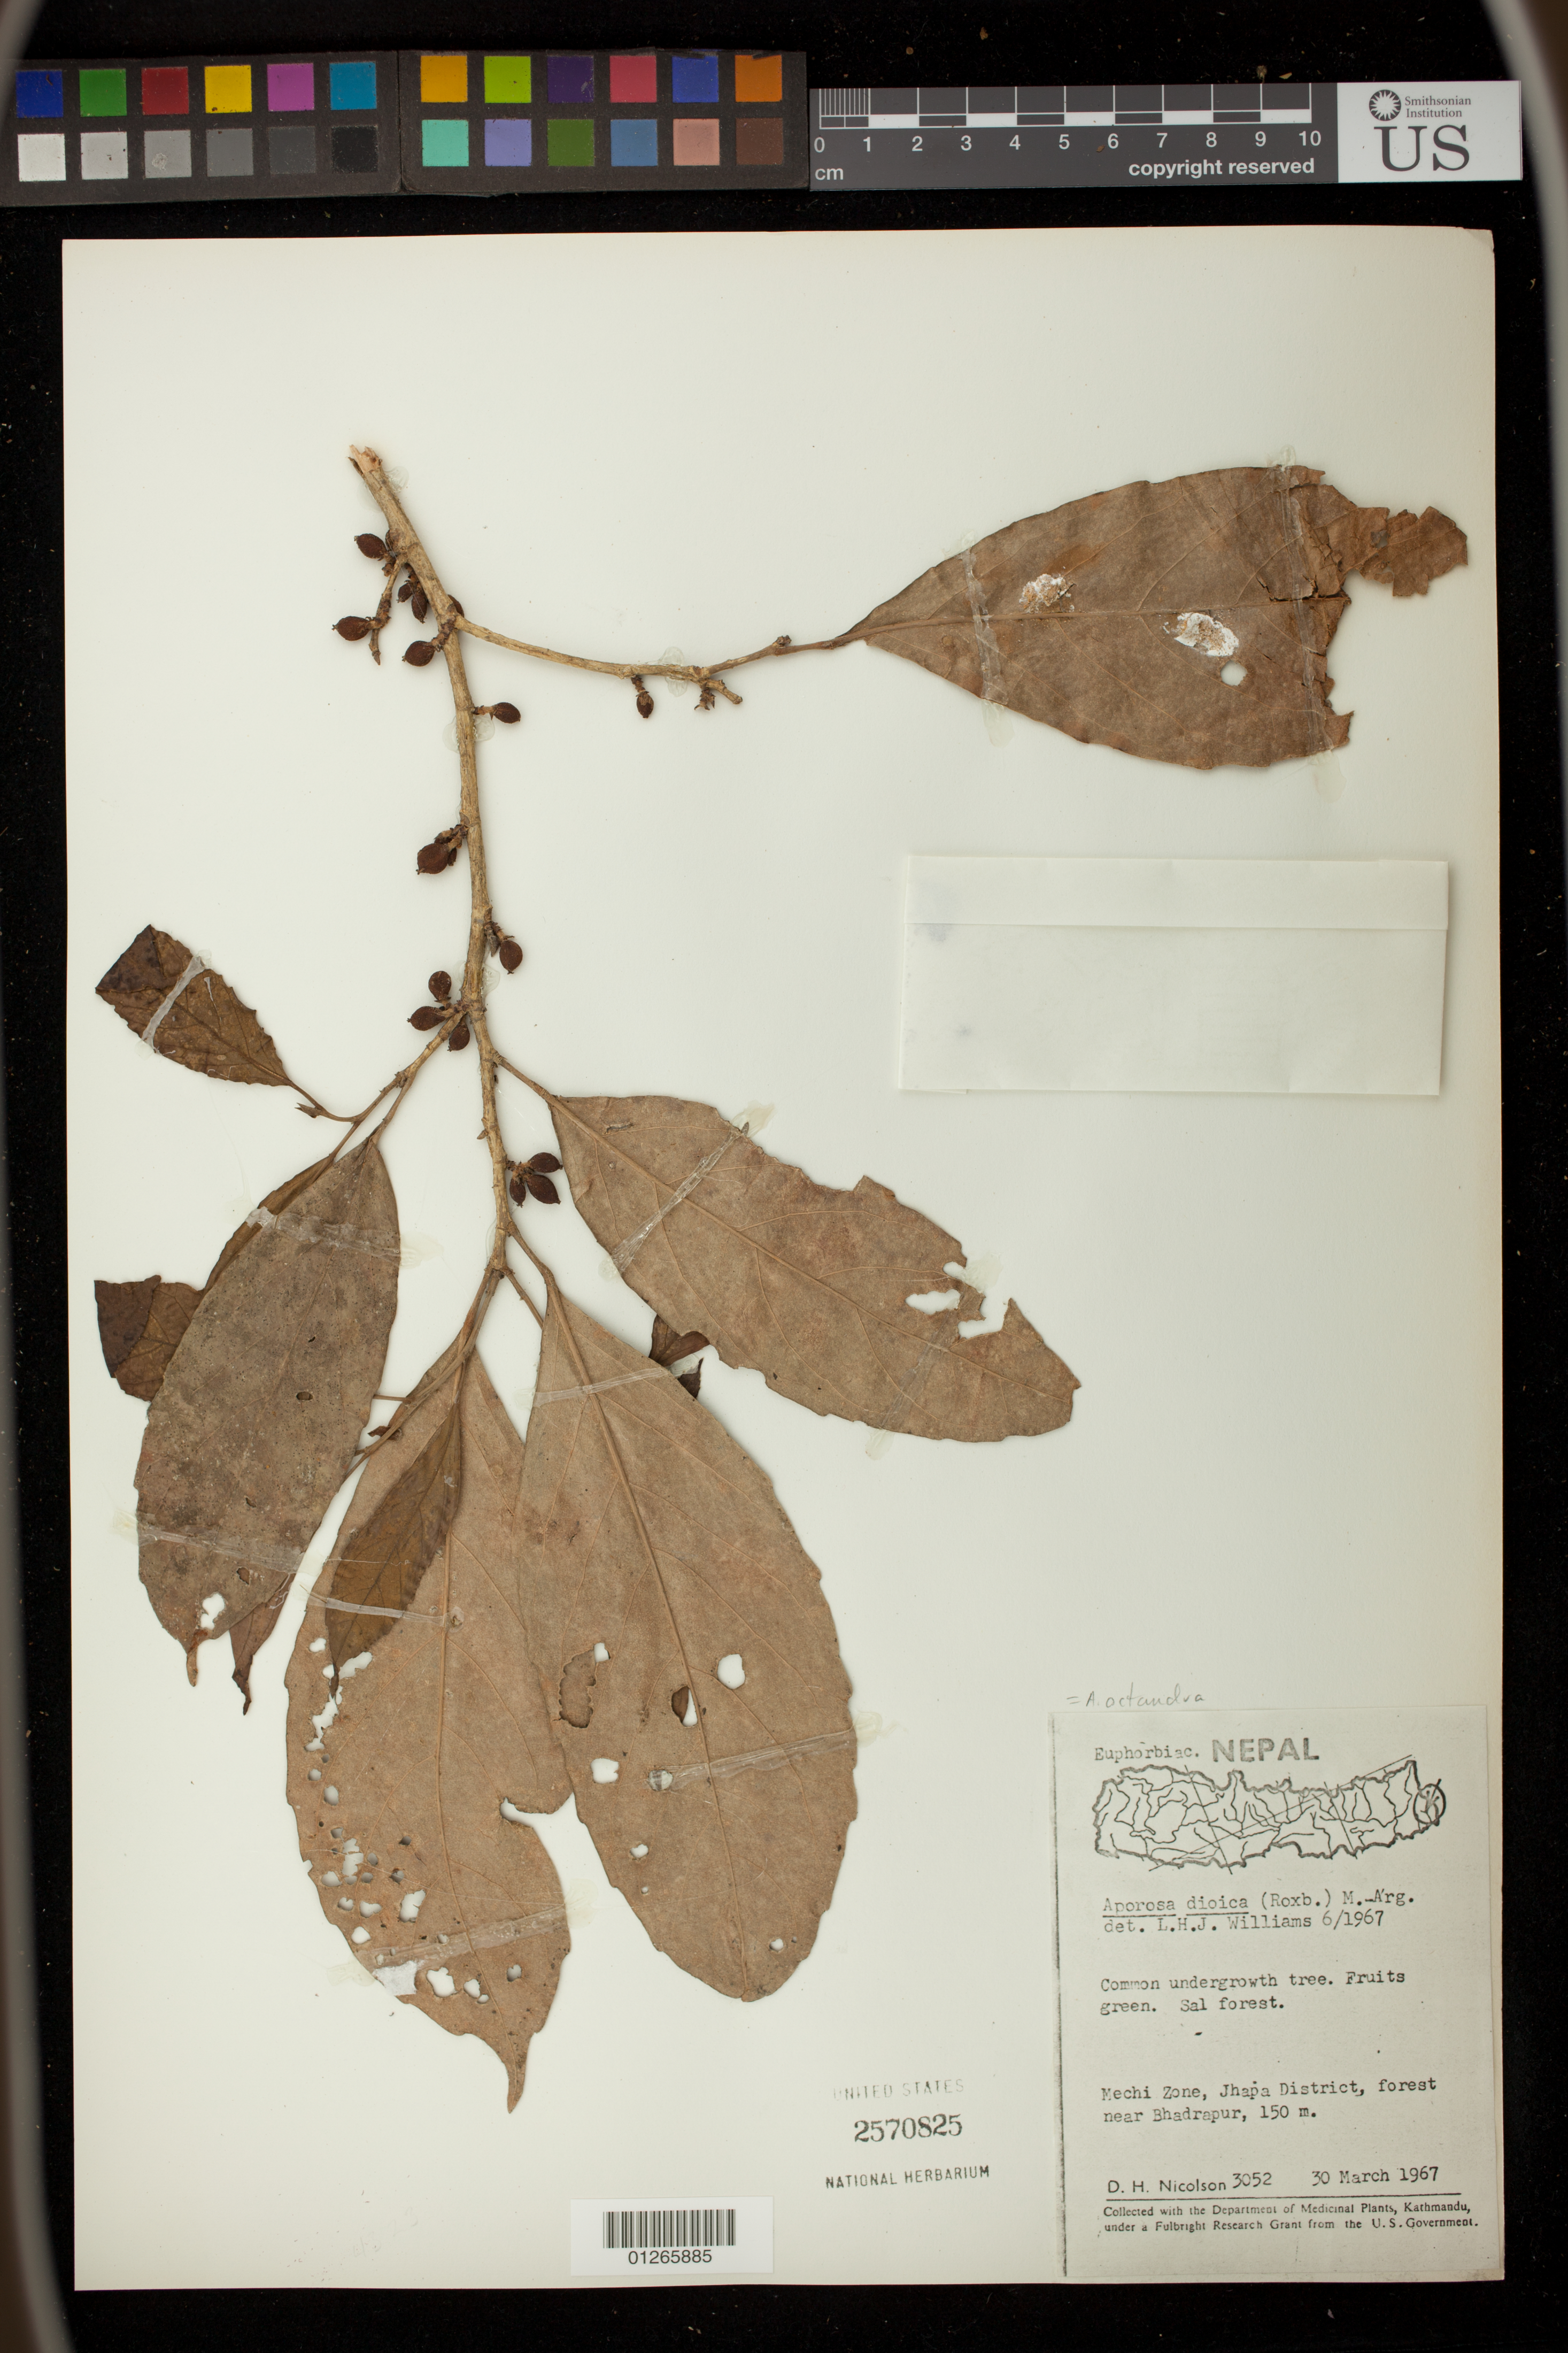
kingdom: Plantae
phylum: Tracheophyta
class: Magnoliopsida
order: Malpighiales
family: Phyllanthaceae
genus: Aporosa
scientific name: Aporosa octandra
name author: (Buch.-Ham. & D. Don) Vickery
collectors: D. H. Nicolson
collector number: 3052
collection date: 1967-03-30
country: Nepal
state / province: Eastern Region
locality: Mechi Zone, Jhapa District, forest near Bhadrapur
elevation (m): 150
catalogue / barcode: US 2570825